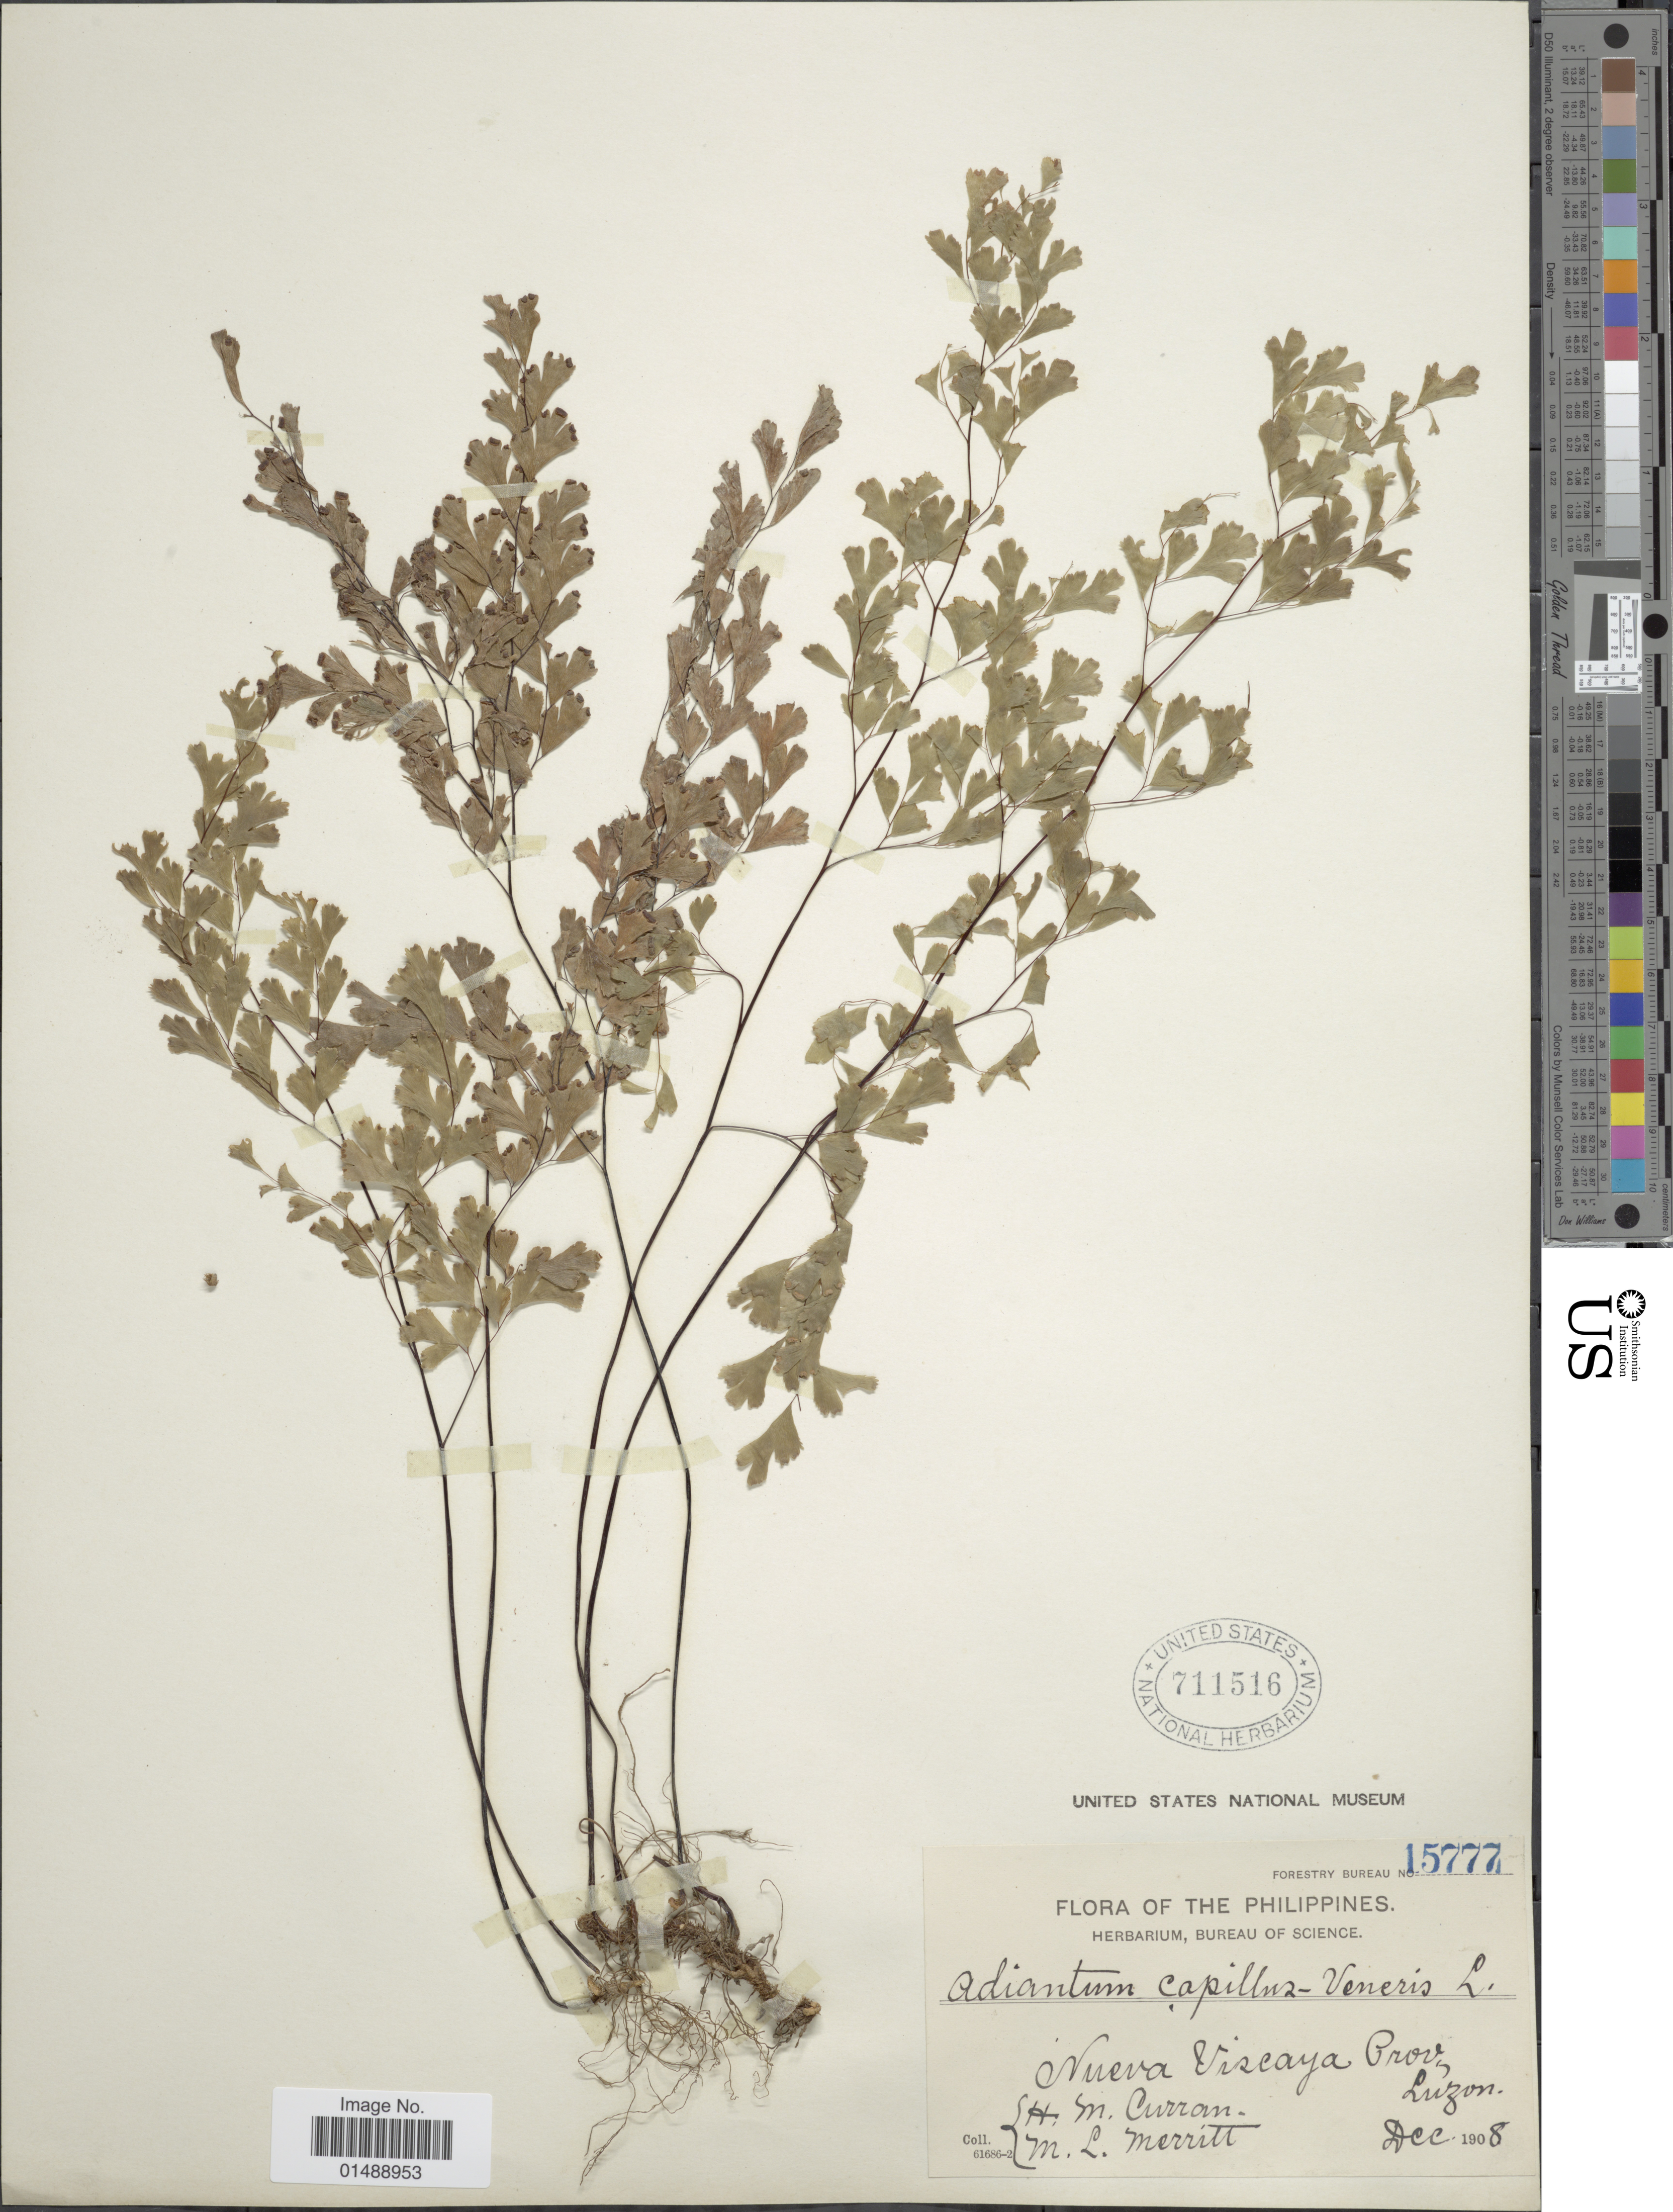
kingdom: Plantae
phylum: Tracheophyta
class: Polypodiopsida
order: Polypodiales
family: Pteridaceae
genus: Adiantum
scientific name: Adiantum capillus-veneris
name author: L.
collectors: H. M. Curran & M. L. Merritt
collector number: Forestry Bureau 15777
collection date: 1908-12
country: Philippines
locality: Nueva Viseaya Prov, Luzon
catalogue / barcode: US 711516